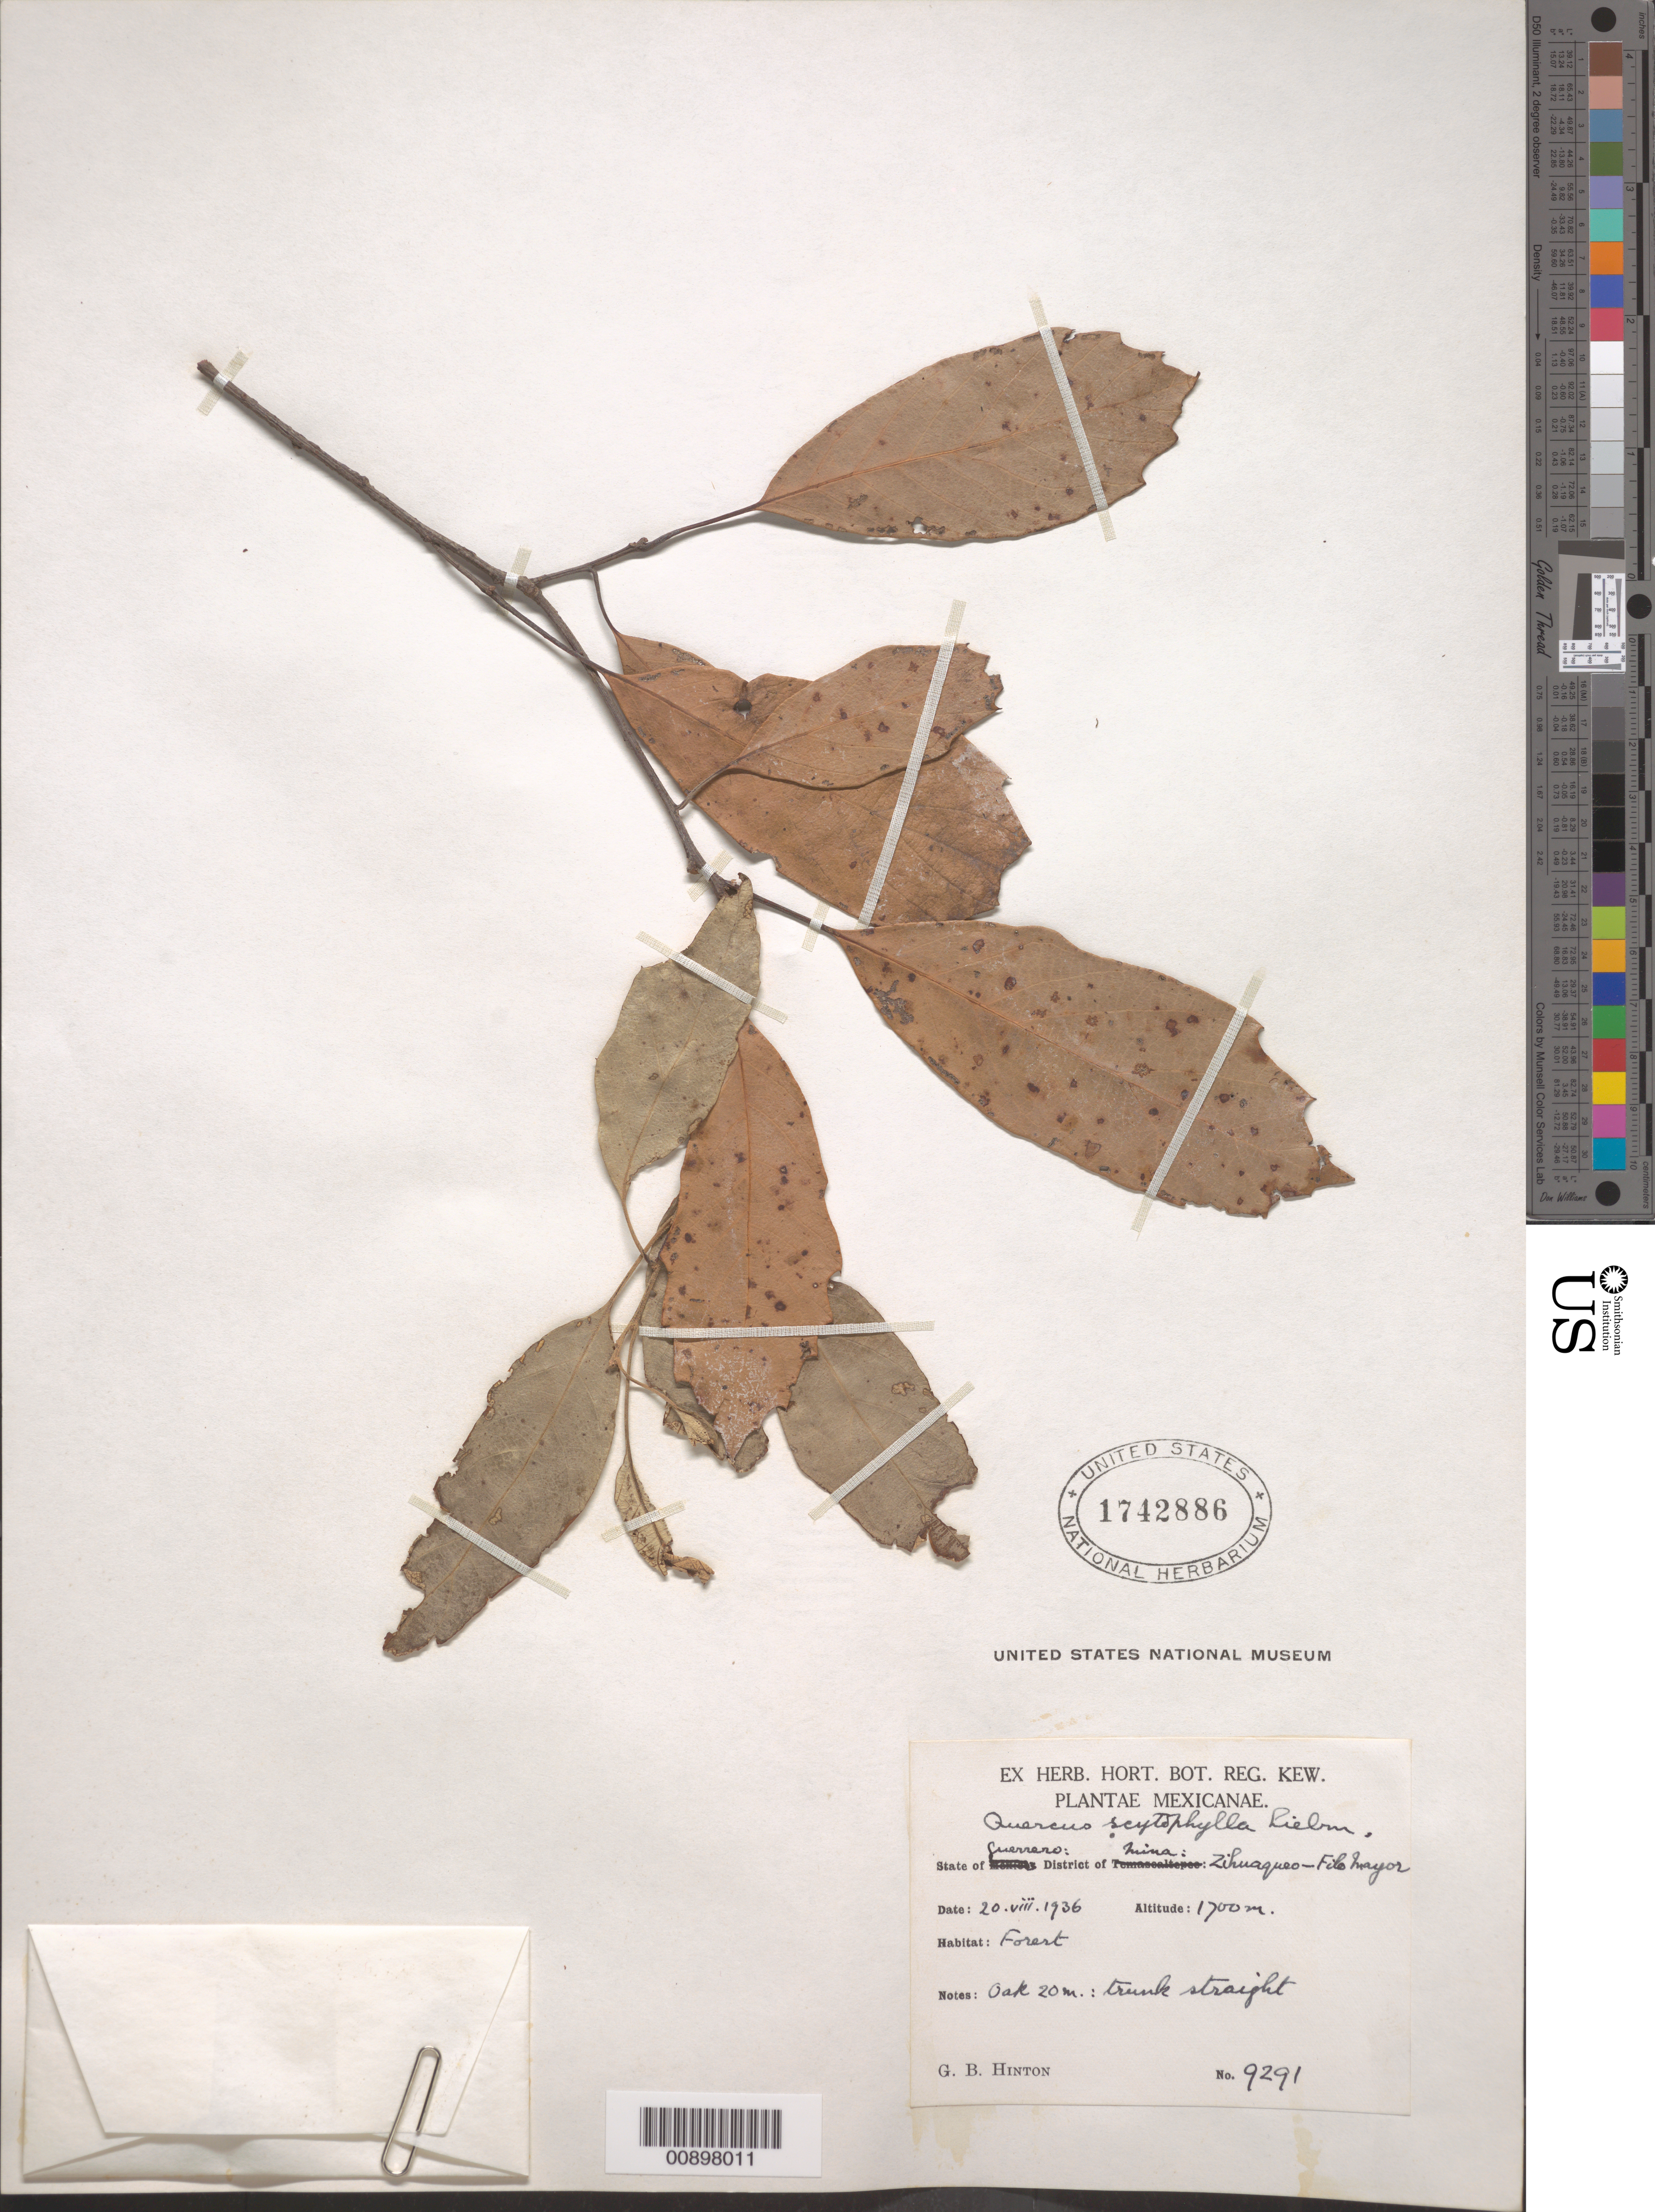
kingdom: Plantae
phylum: Tracheophyta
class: Magnoliopsida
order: Fagales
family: Fagaceae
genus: Quercus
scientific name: Quercus scytophylla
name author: Liebm.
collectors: G. B. Hinton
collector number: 9291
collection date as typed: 20 Aug 1936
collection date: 1936-08-20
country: Mexico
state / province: Guerrero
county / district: Mina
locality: State of Guerrero, District of Mina: Zihuaqueo - Filo Mayor.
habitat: Forest.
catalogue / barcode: US 1742886